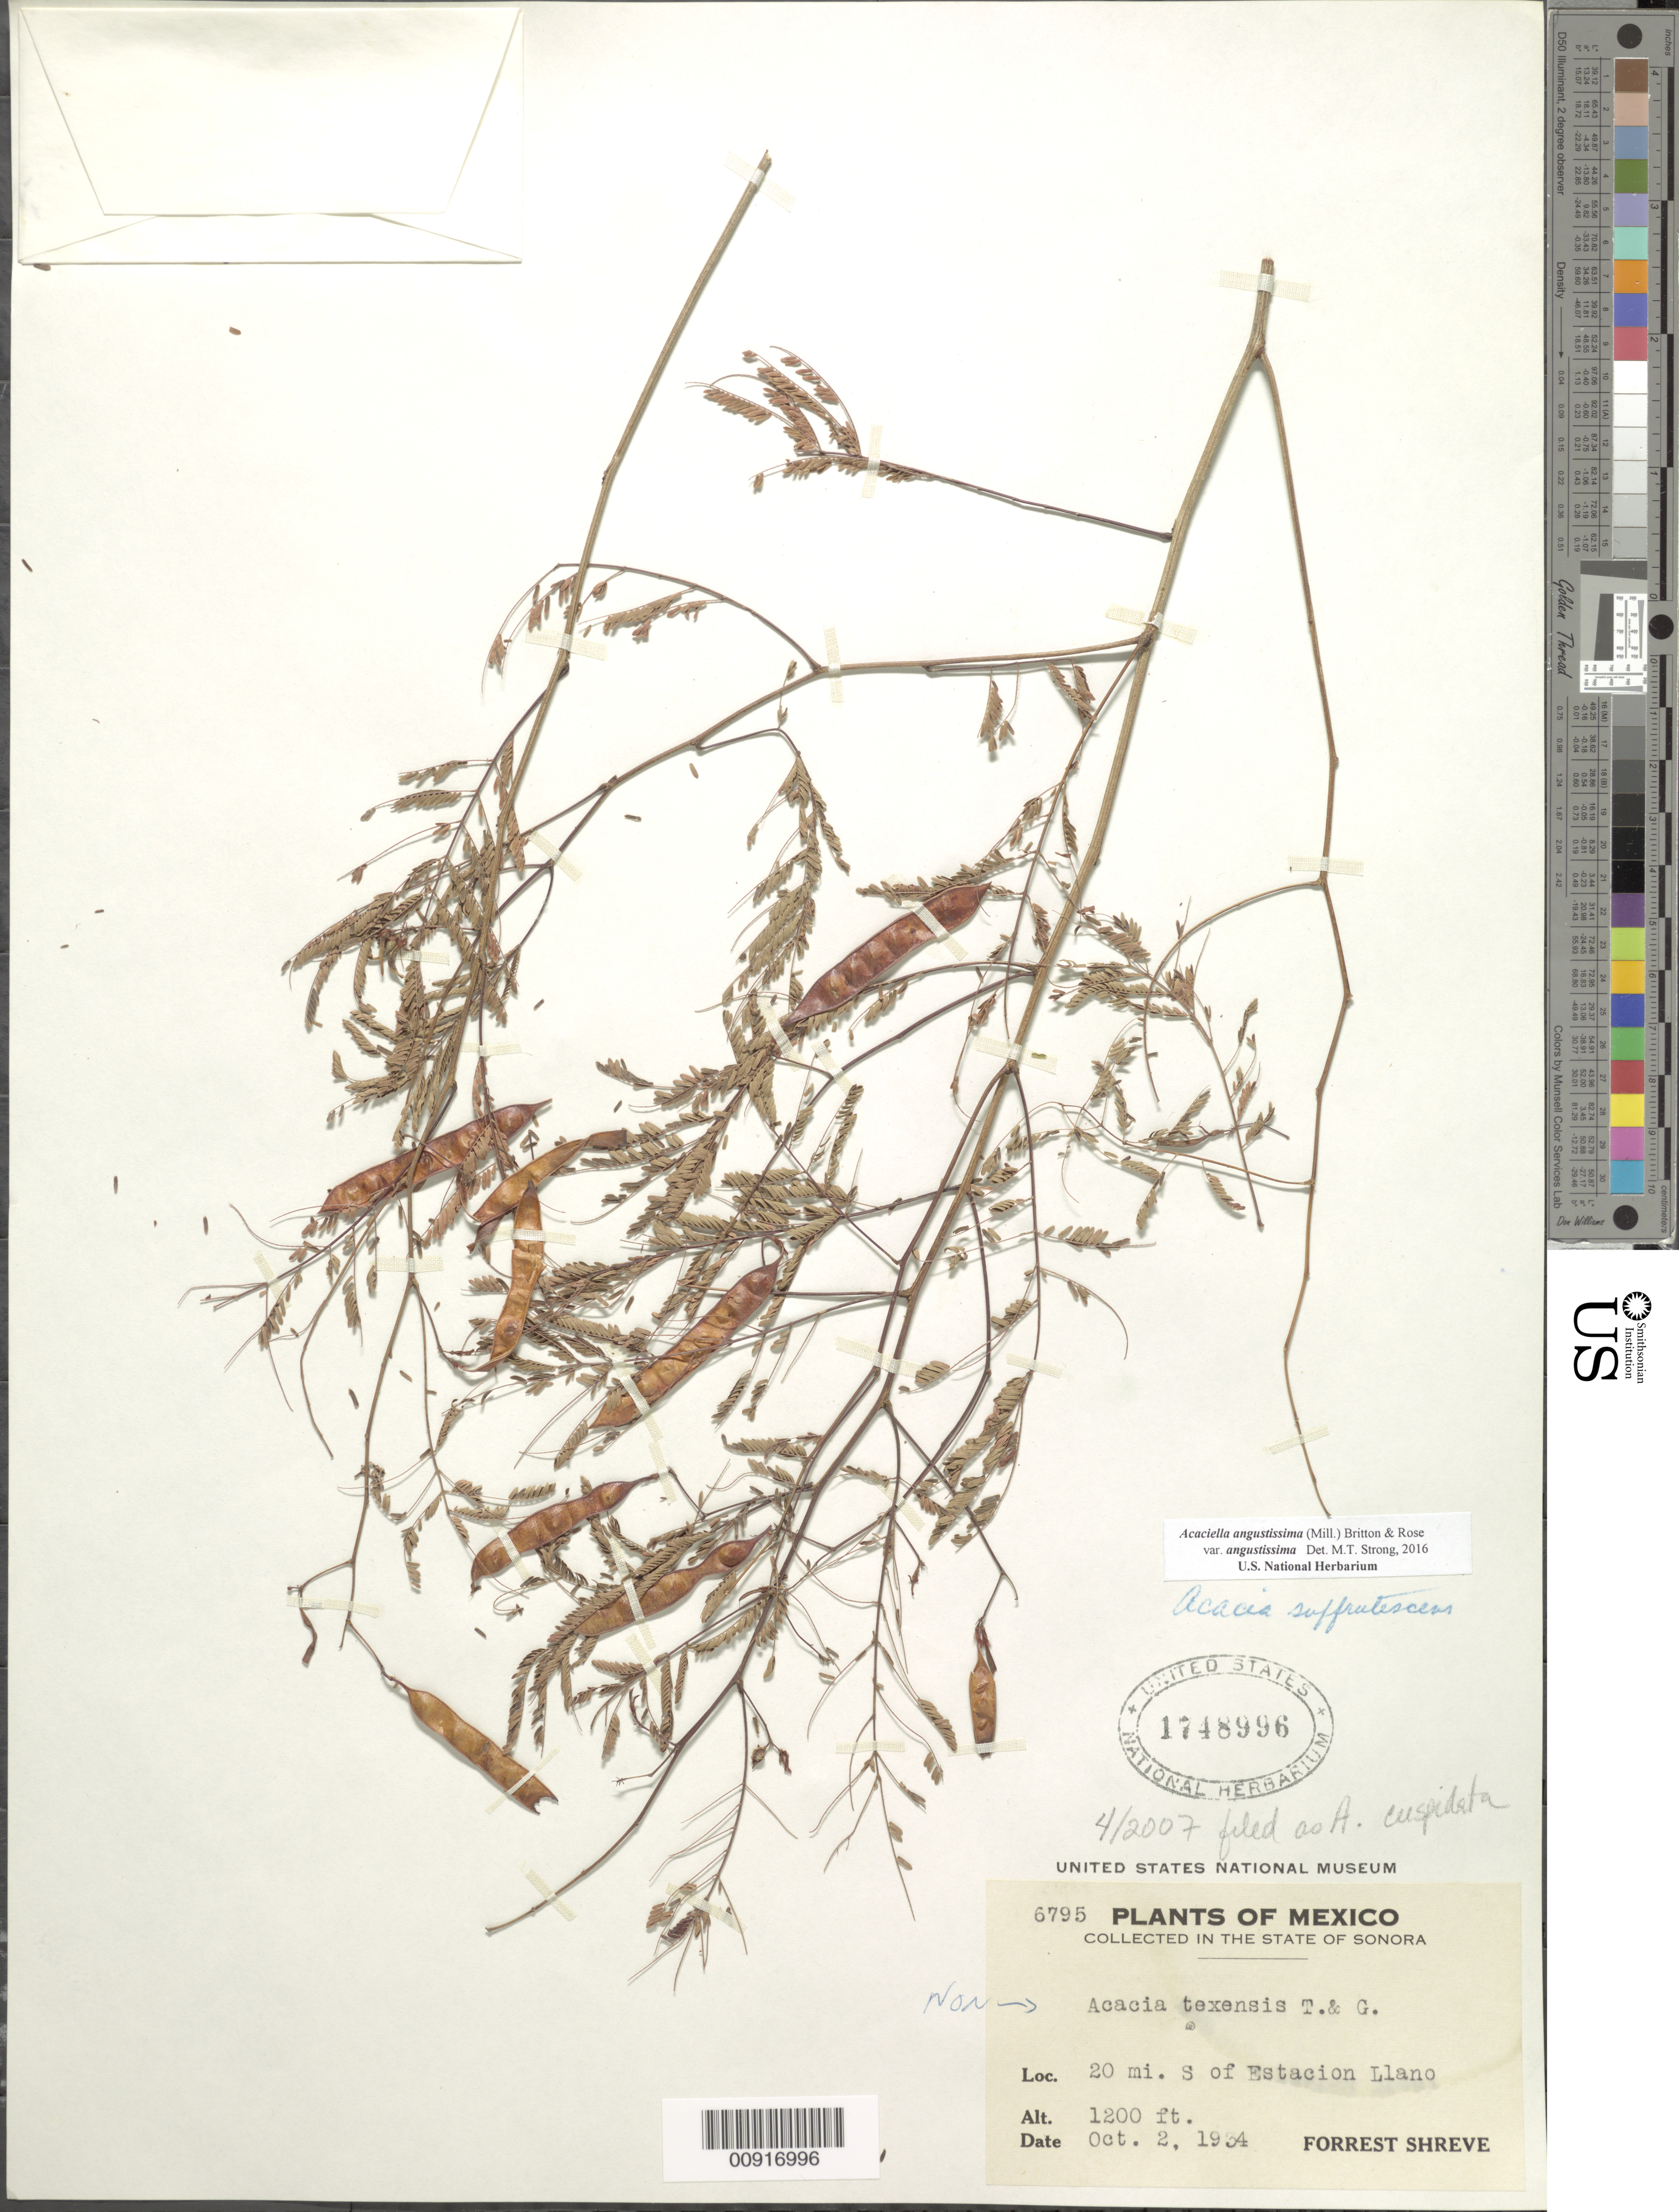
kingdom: Plantae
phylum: Tracheophyta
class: Magnoliopsida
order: Fabales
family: Fabaceae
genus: Acaciella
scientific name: Acaciella angustissima var. angustissima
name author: (Mill.) Britton & Rose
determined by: Strong, M. T., (US), Smithsonian Institution - National Museum of Natural History (UNITED STATES)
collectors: F. Shreve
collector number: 6795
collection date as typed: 02 Oct 1934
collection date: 1934-10-02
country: Mexico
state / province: Sonora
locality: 20 mi. S of Estación Llano.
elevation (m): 366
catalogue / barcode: US 1748996